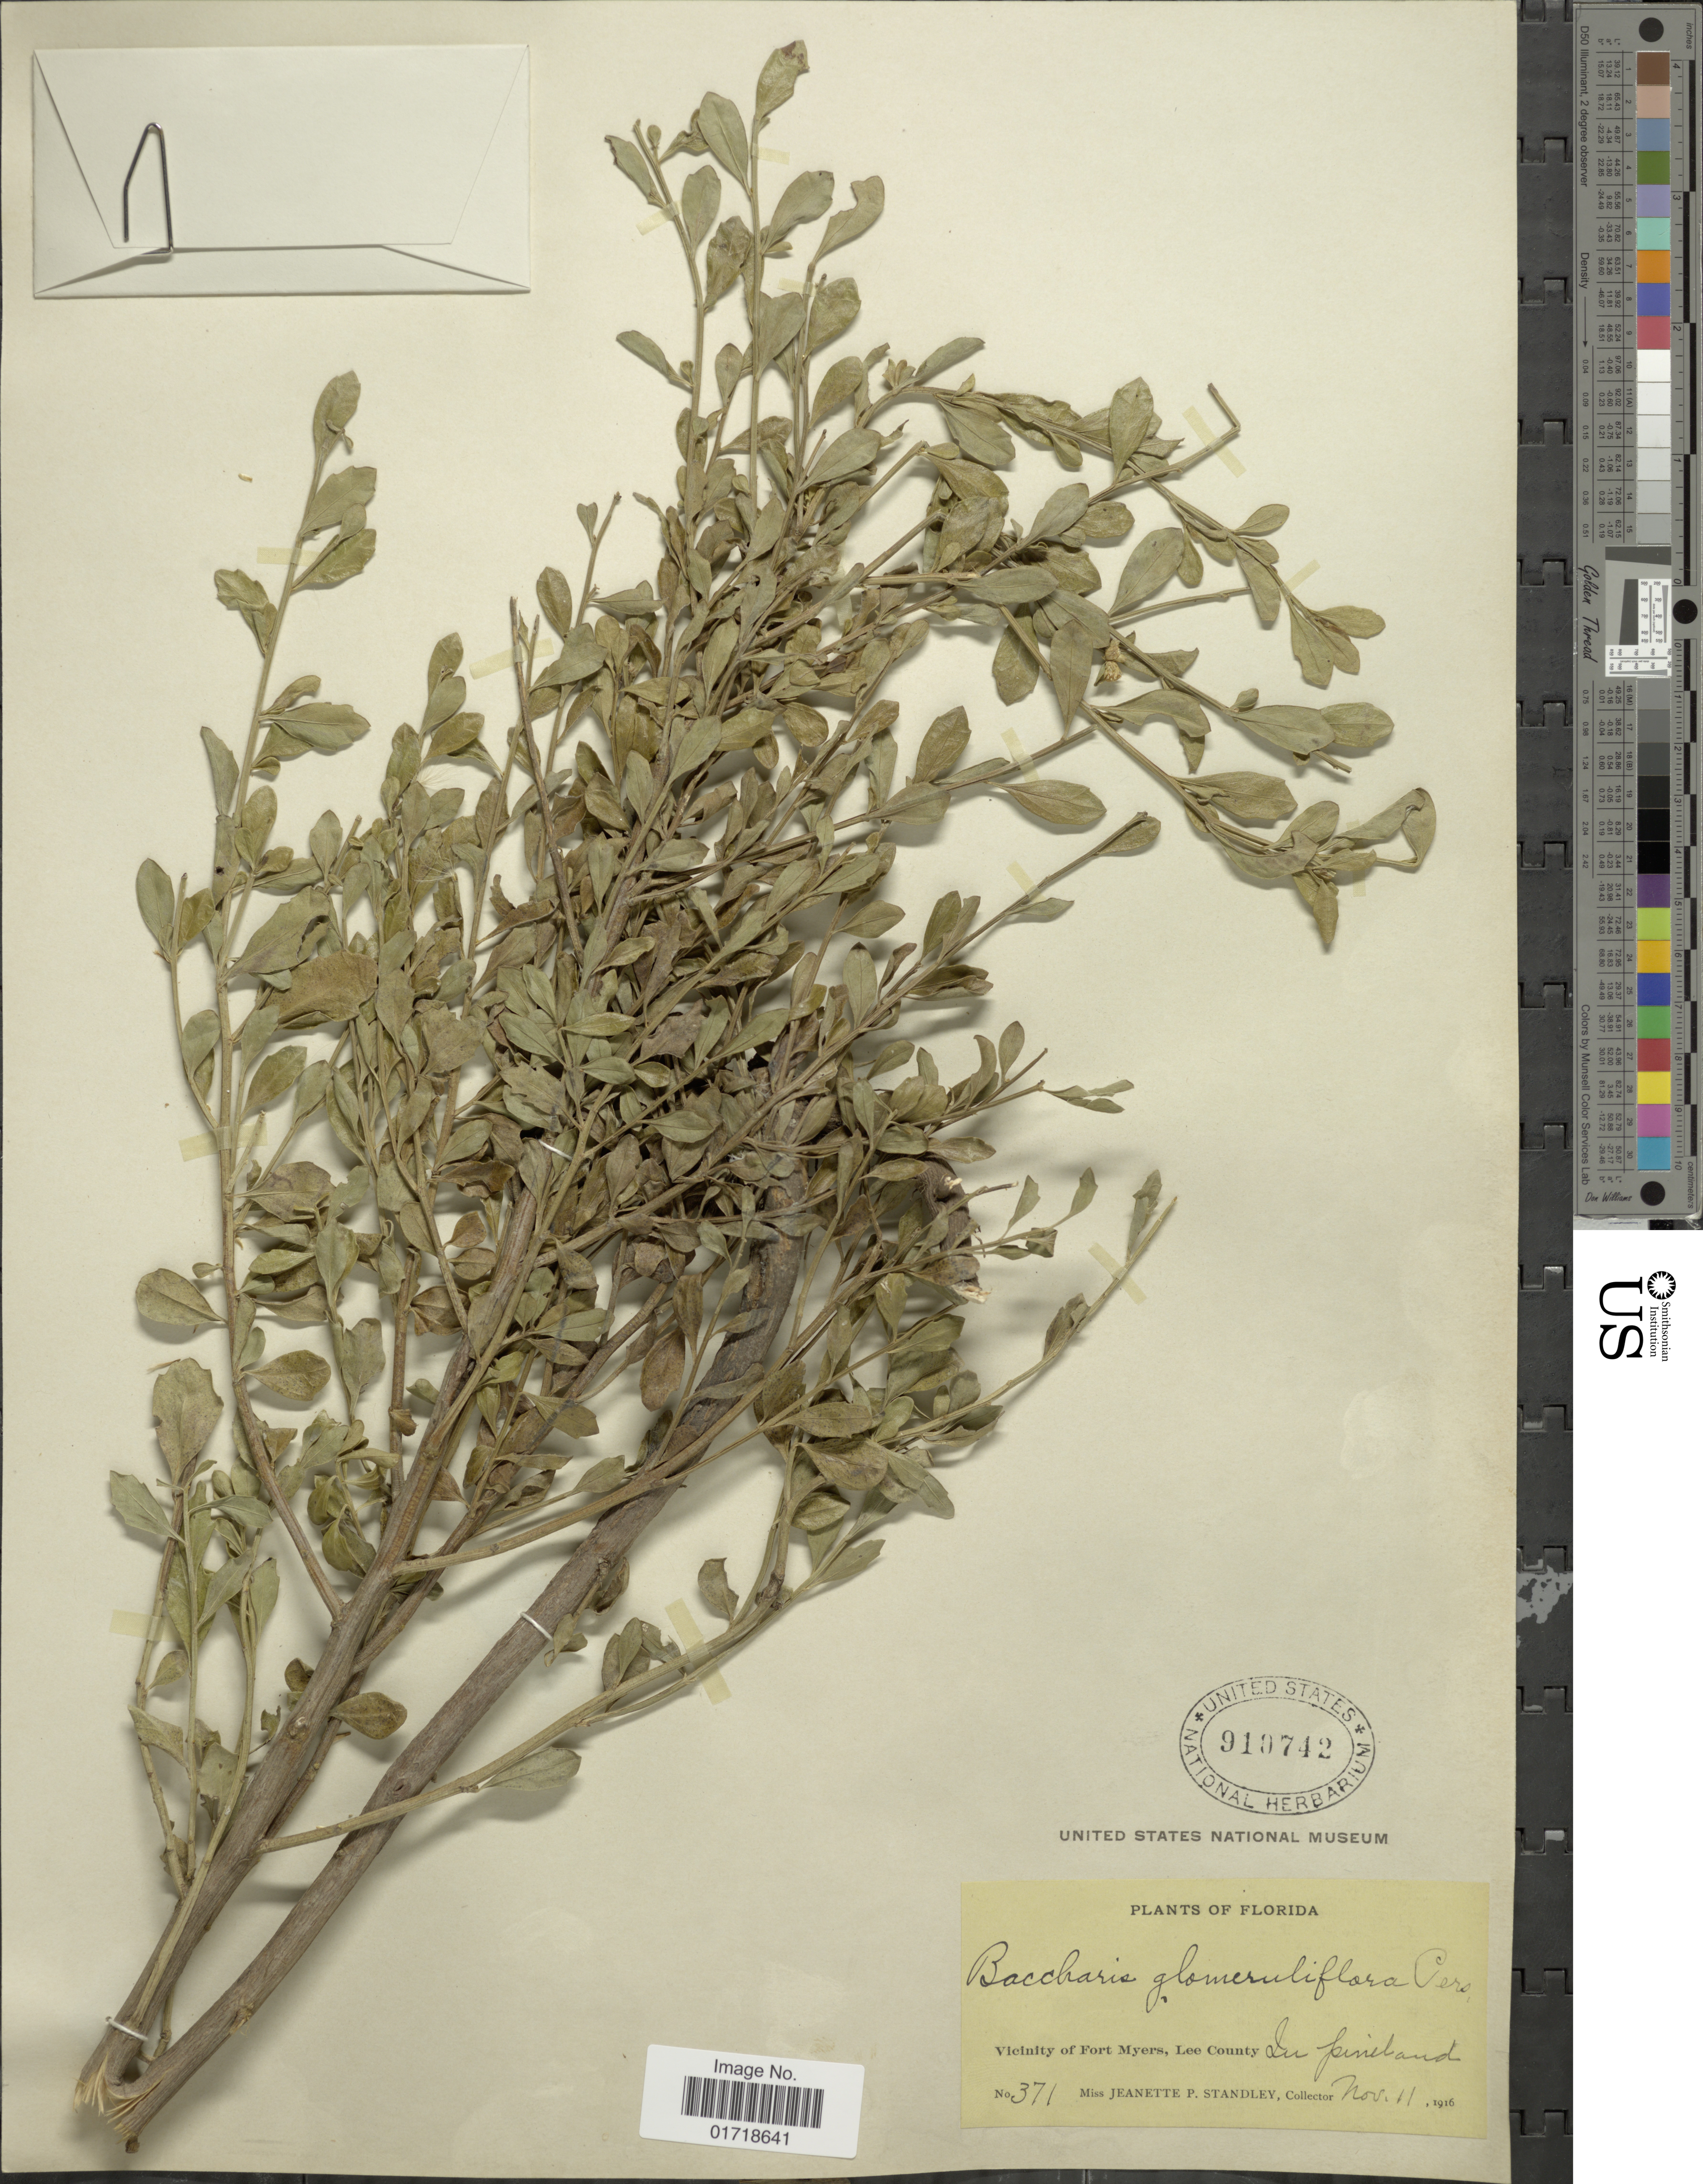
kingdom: Plantae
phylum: Tracheophyta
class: Magnoliopsida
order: Asterales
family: Asteraceae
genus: Baccharis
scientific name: Baccharis glomeruliflora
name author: Pers.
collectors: J. P. Standley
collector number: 371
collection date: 1916-11-11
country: United States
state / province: Florida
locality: Vicinity of Fort Meyers, Lee County, In pineland.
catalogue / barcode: US 910742